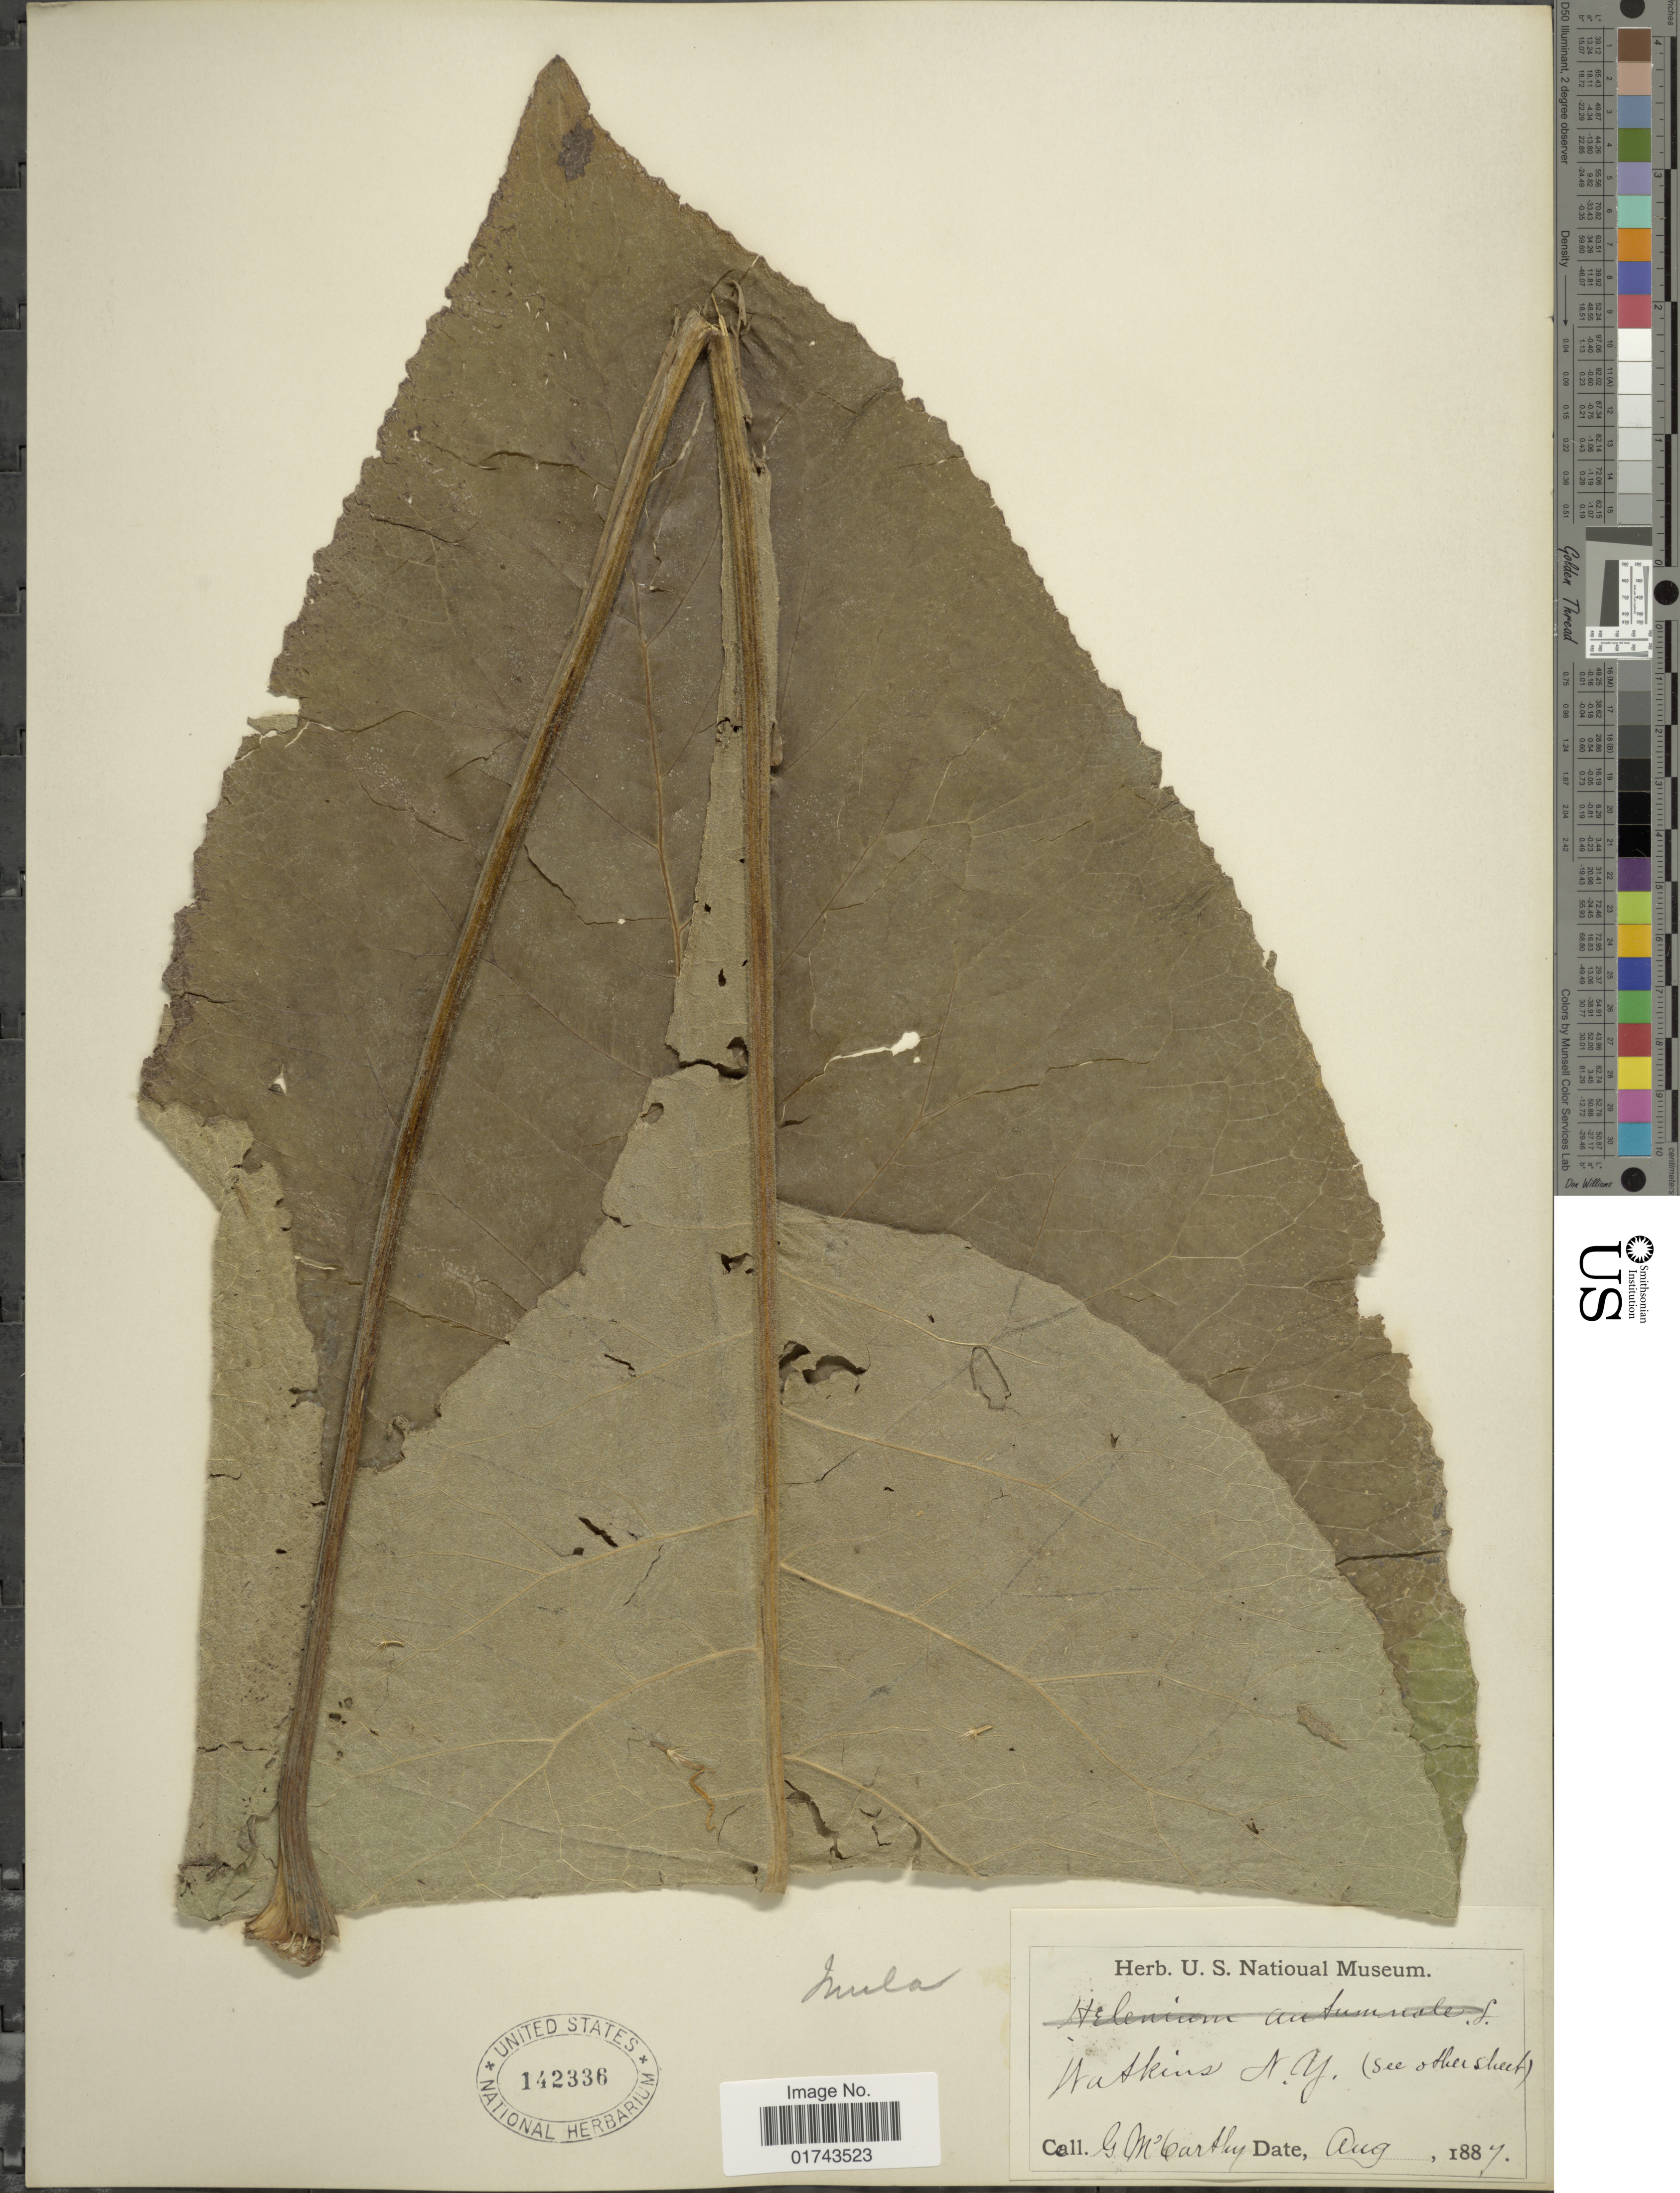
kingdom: Plantae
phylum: Tracheophyta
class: Magnoliopsida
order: Asterales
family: Asteraceae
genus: Inula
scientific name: Inula helenium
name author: L.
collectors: G. McCarthy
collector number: s,n,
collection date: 1887-08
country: United States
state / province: New York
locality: Watkins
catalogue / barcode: US 142336